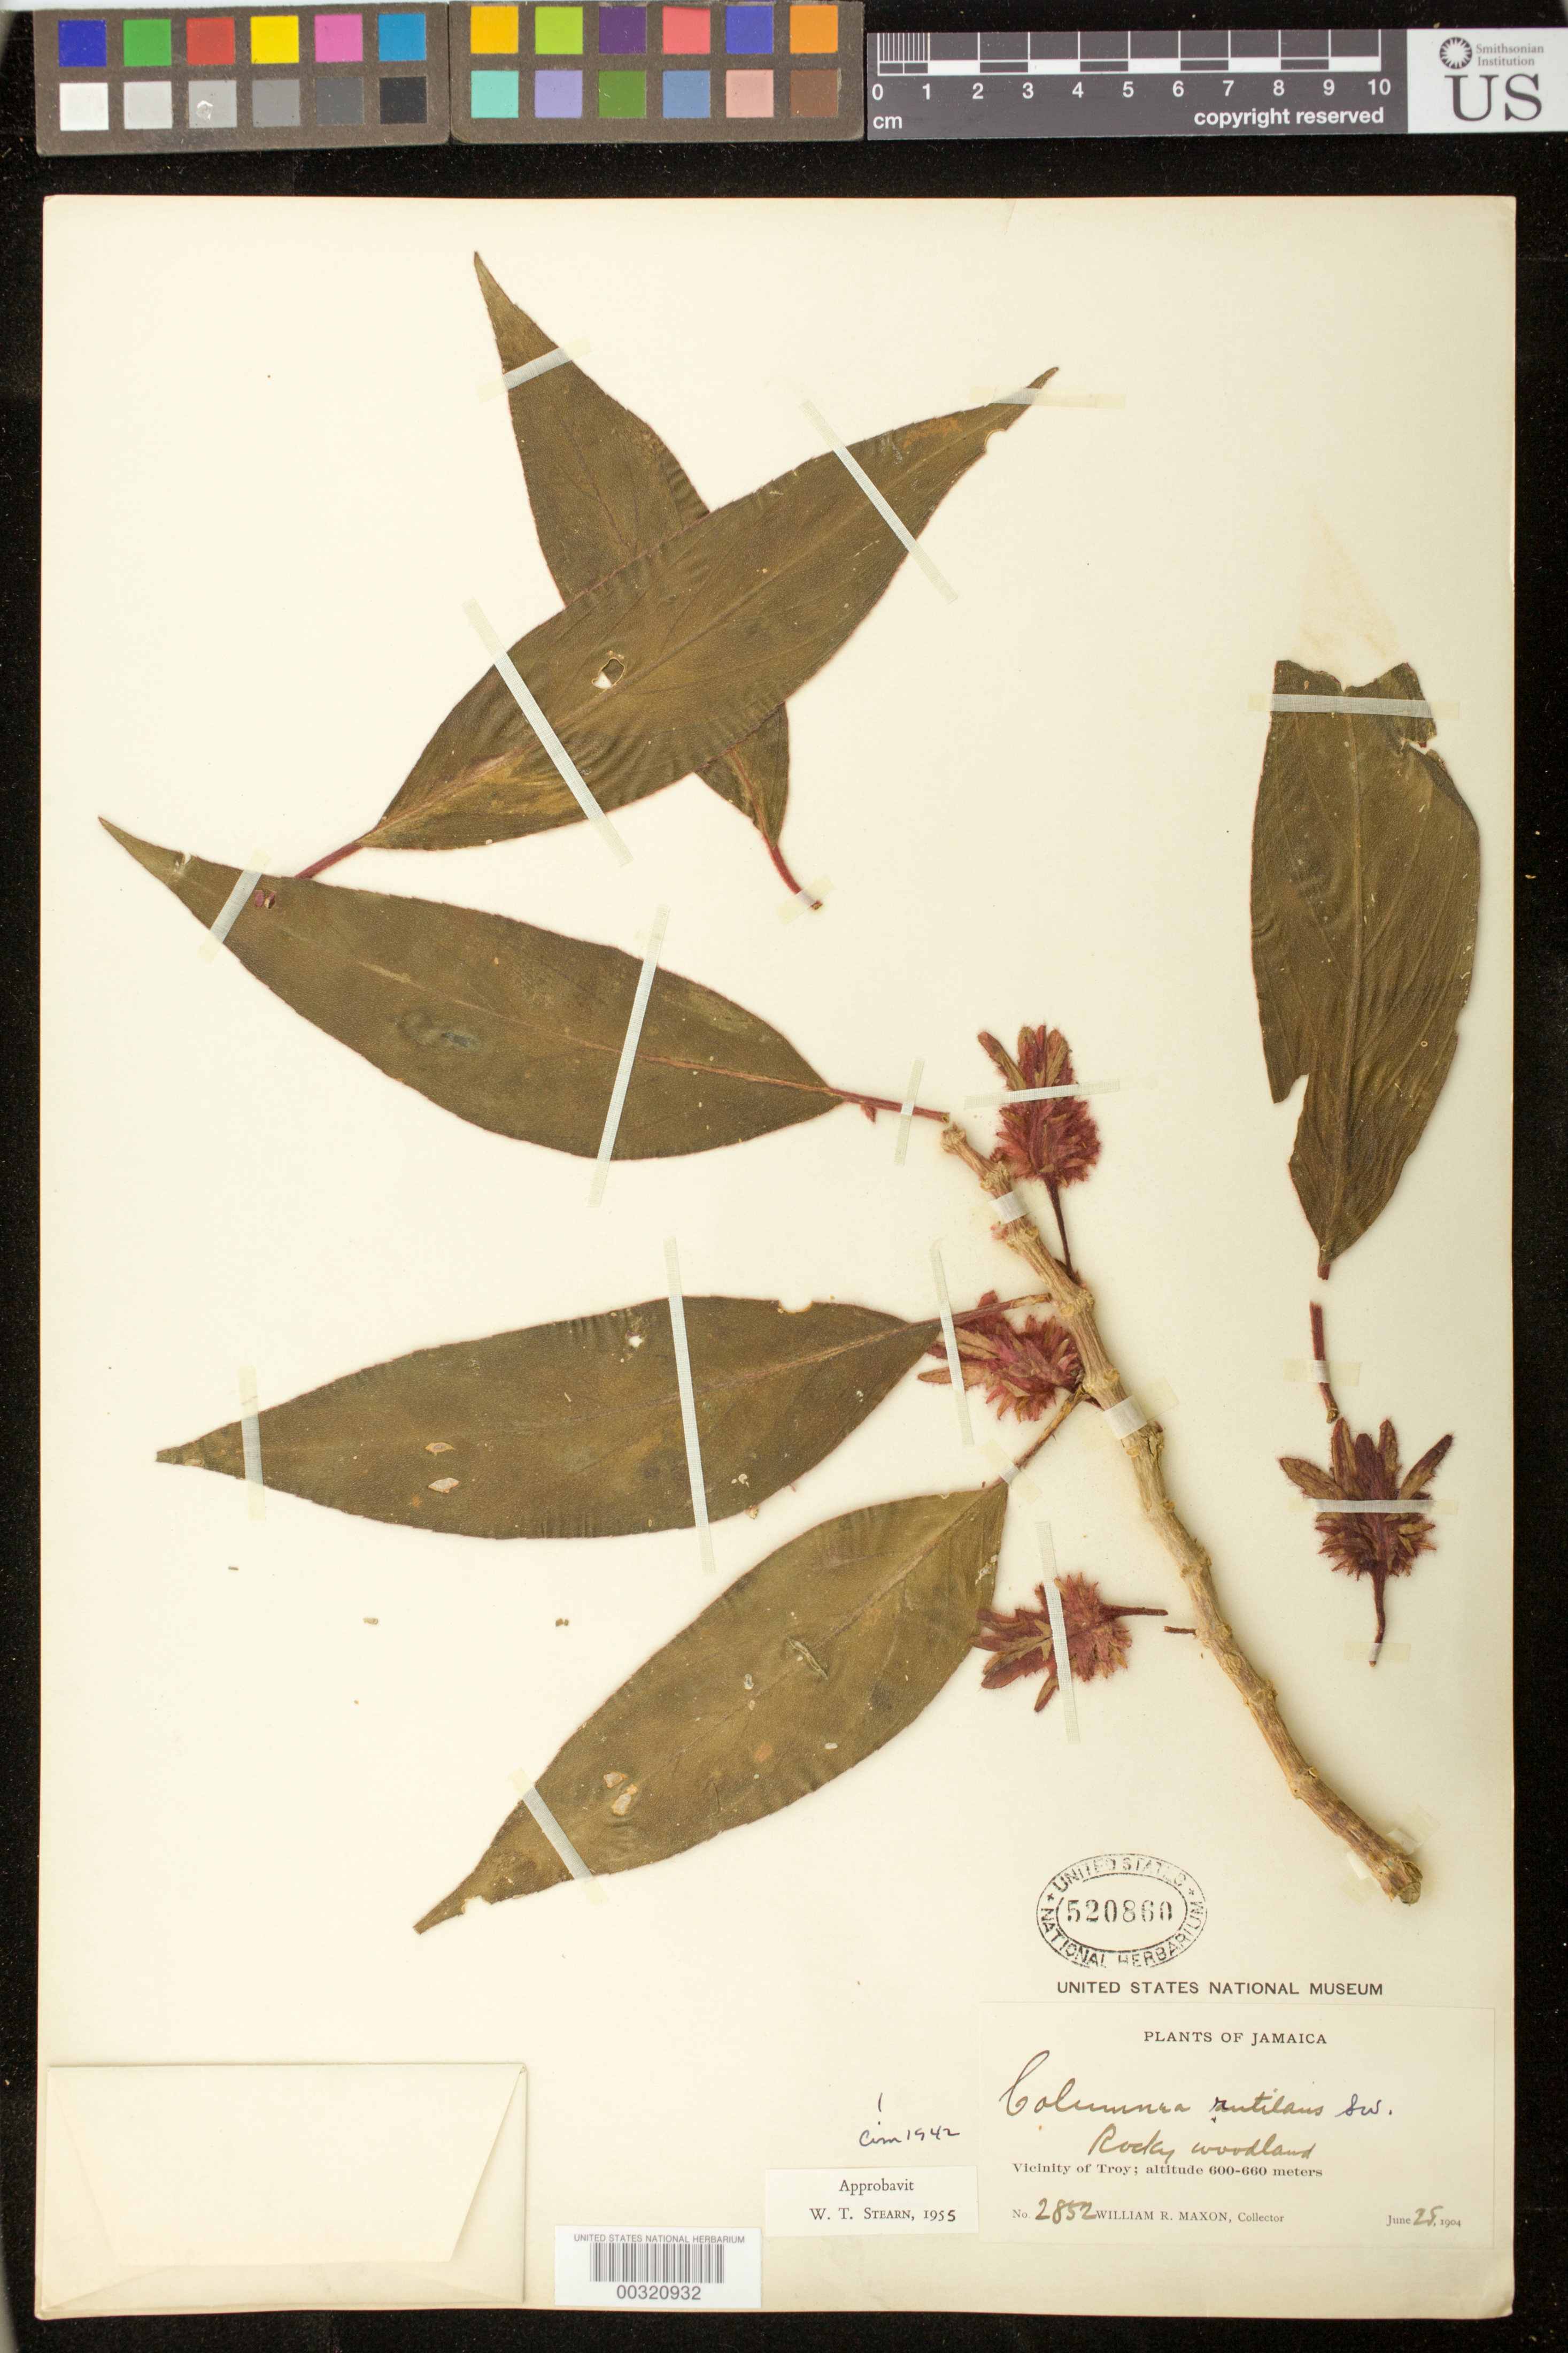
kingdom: Plantae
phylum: Tracheophyta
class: Magnoliopsida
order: Lamiales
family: Gesneriaceae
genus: Columnea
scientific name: Columnea rutilans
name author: Sw.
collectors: W. R. Maxon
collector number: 2852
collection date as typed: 28 Jun 1904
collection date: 1904-06-28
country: Jamaica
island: Jamaica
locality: Vicinity of Troy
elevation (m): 600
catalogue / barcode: US 520860